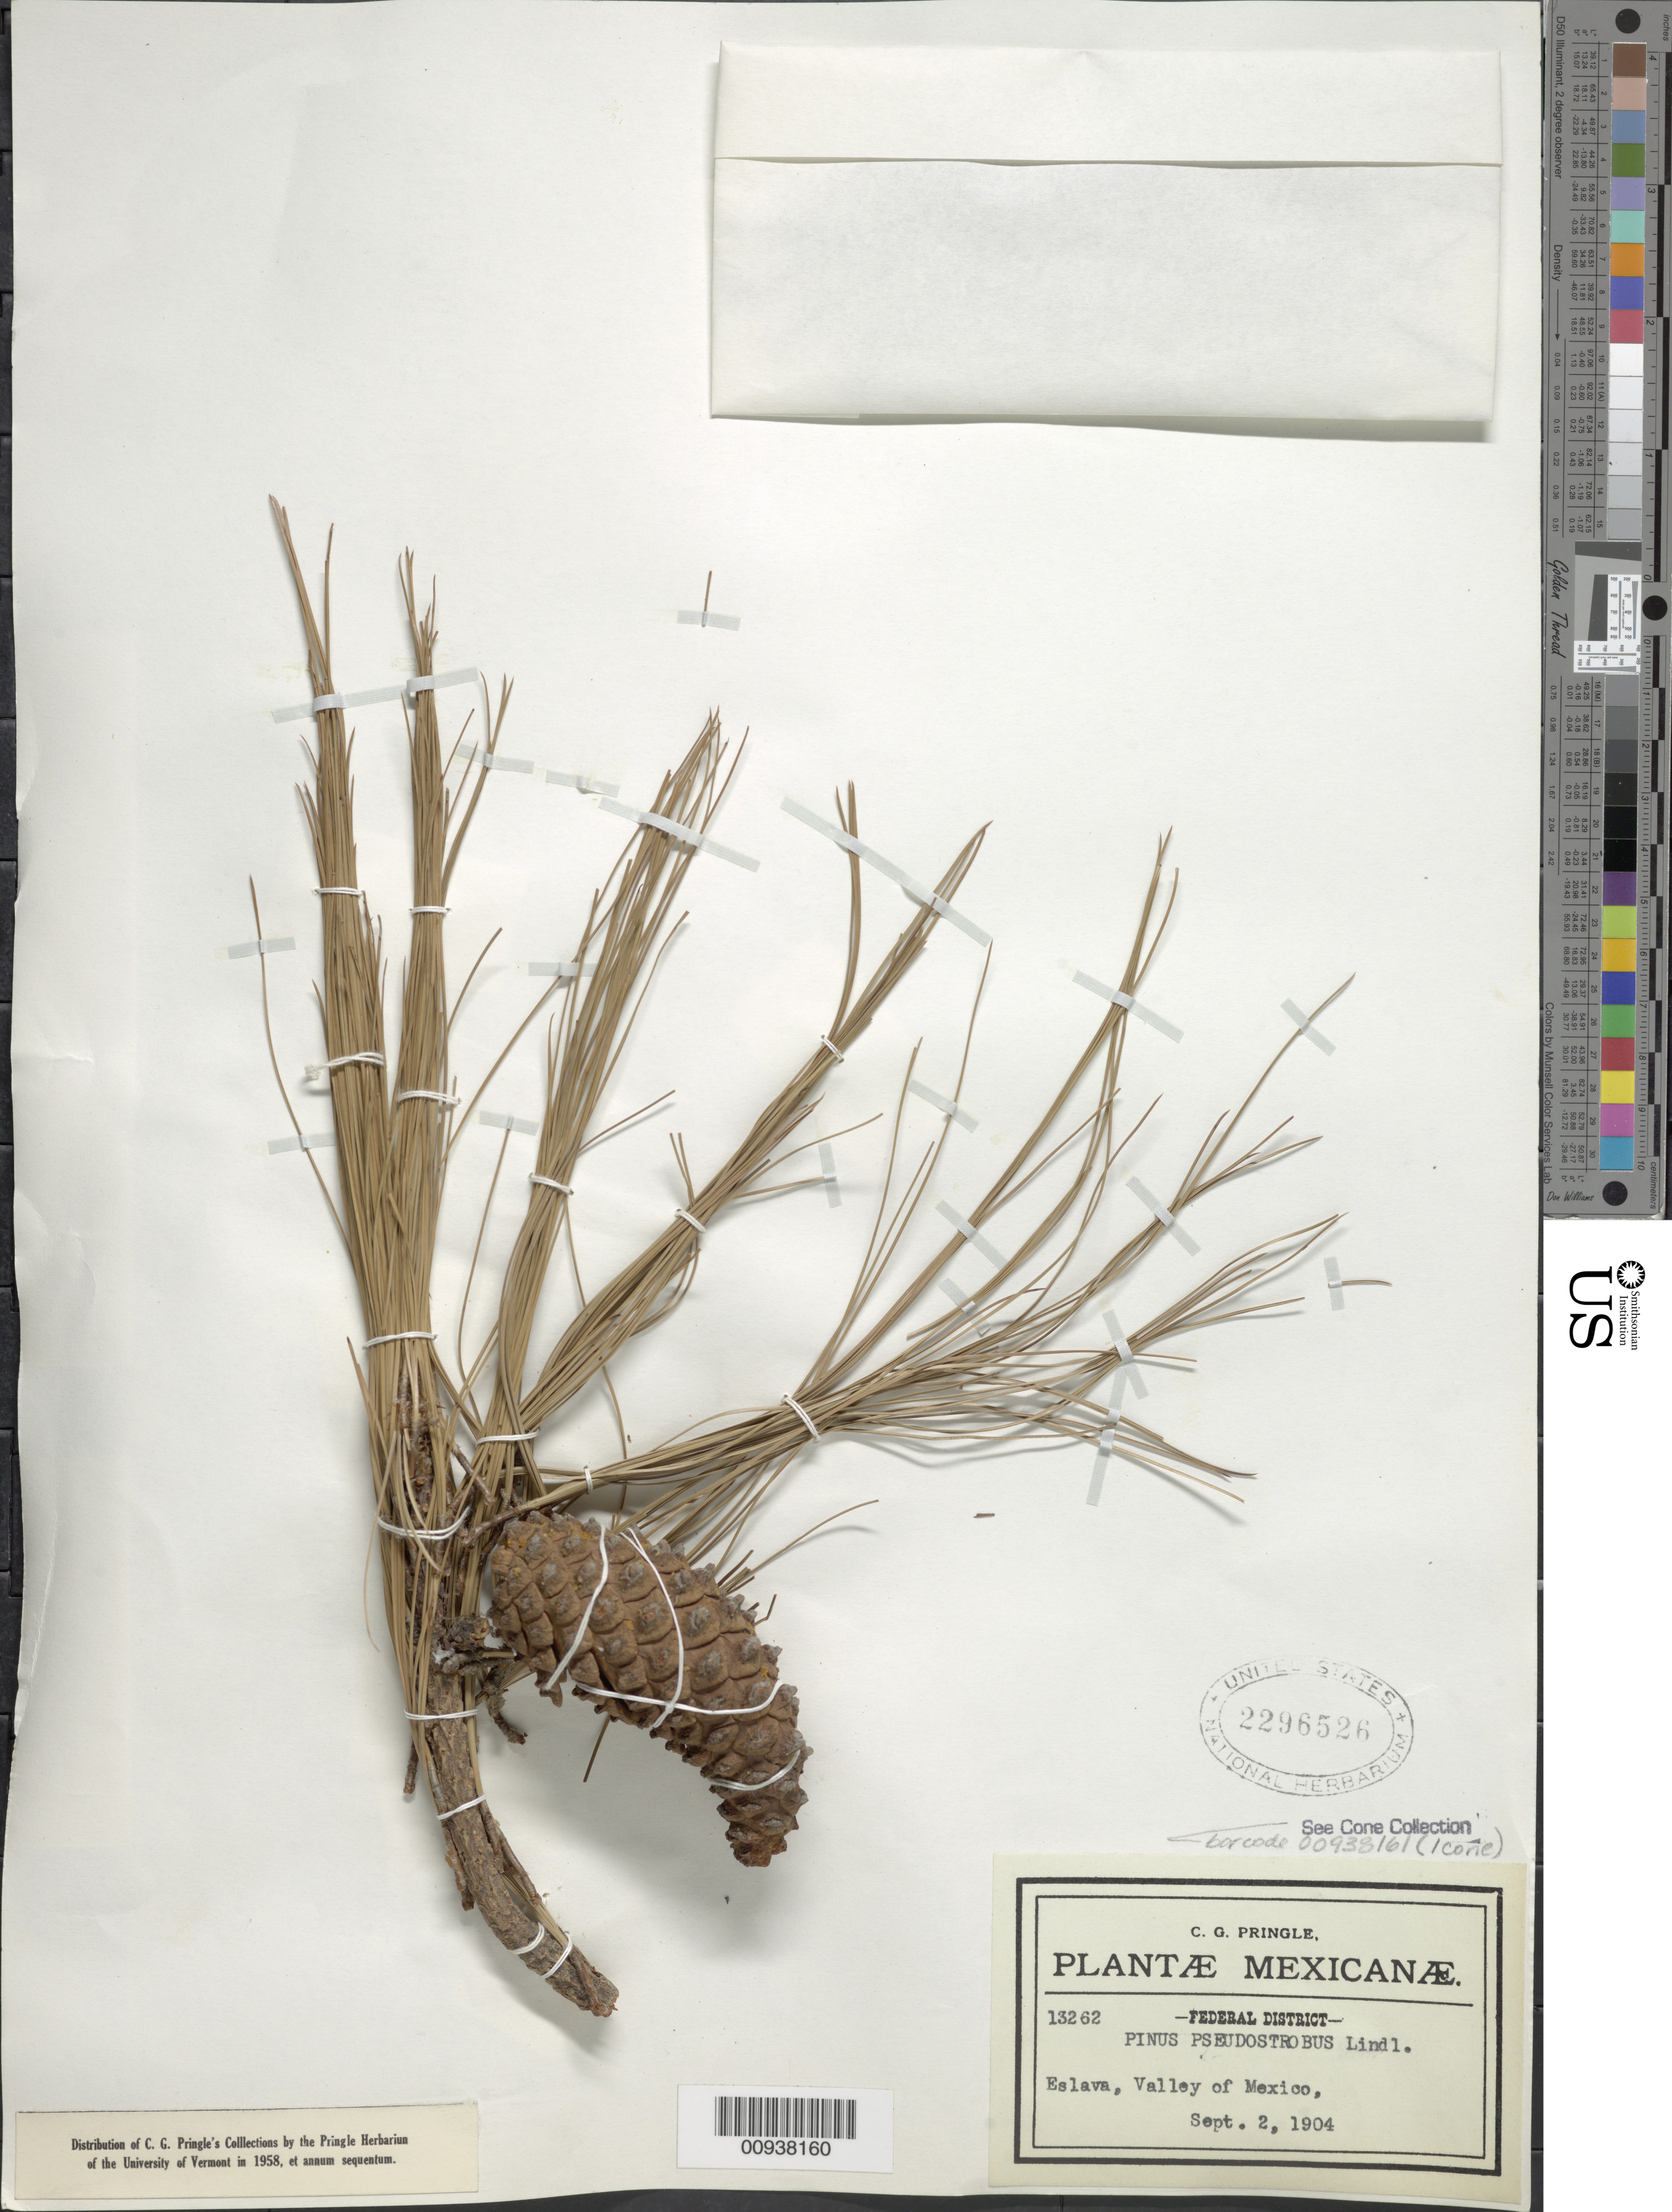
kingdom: Plantae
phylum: Tracheophyta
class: Pinopsida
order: Pinales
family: Pinaceae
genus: Pinus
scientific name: Pinus pseudostrobus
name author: Lindl.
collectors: C. G. Pringle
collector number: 13262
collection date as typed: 02 Sep 1904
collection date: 1904-09-02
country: Mexico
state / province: Distrito Federal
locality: Eslava, Valley of Mexico.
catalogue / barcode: US 2296526